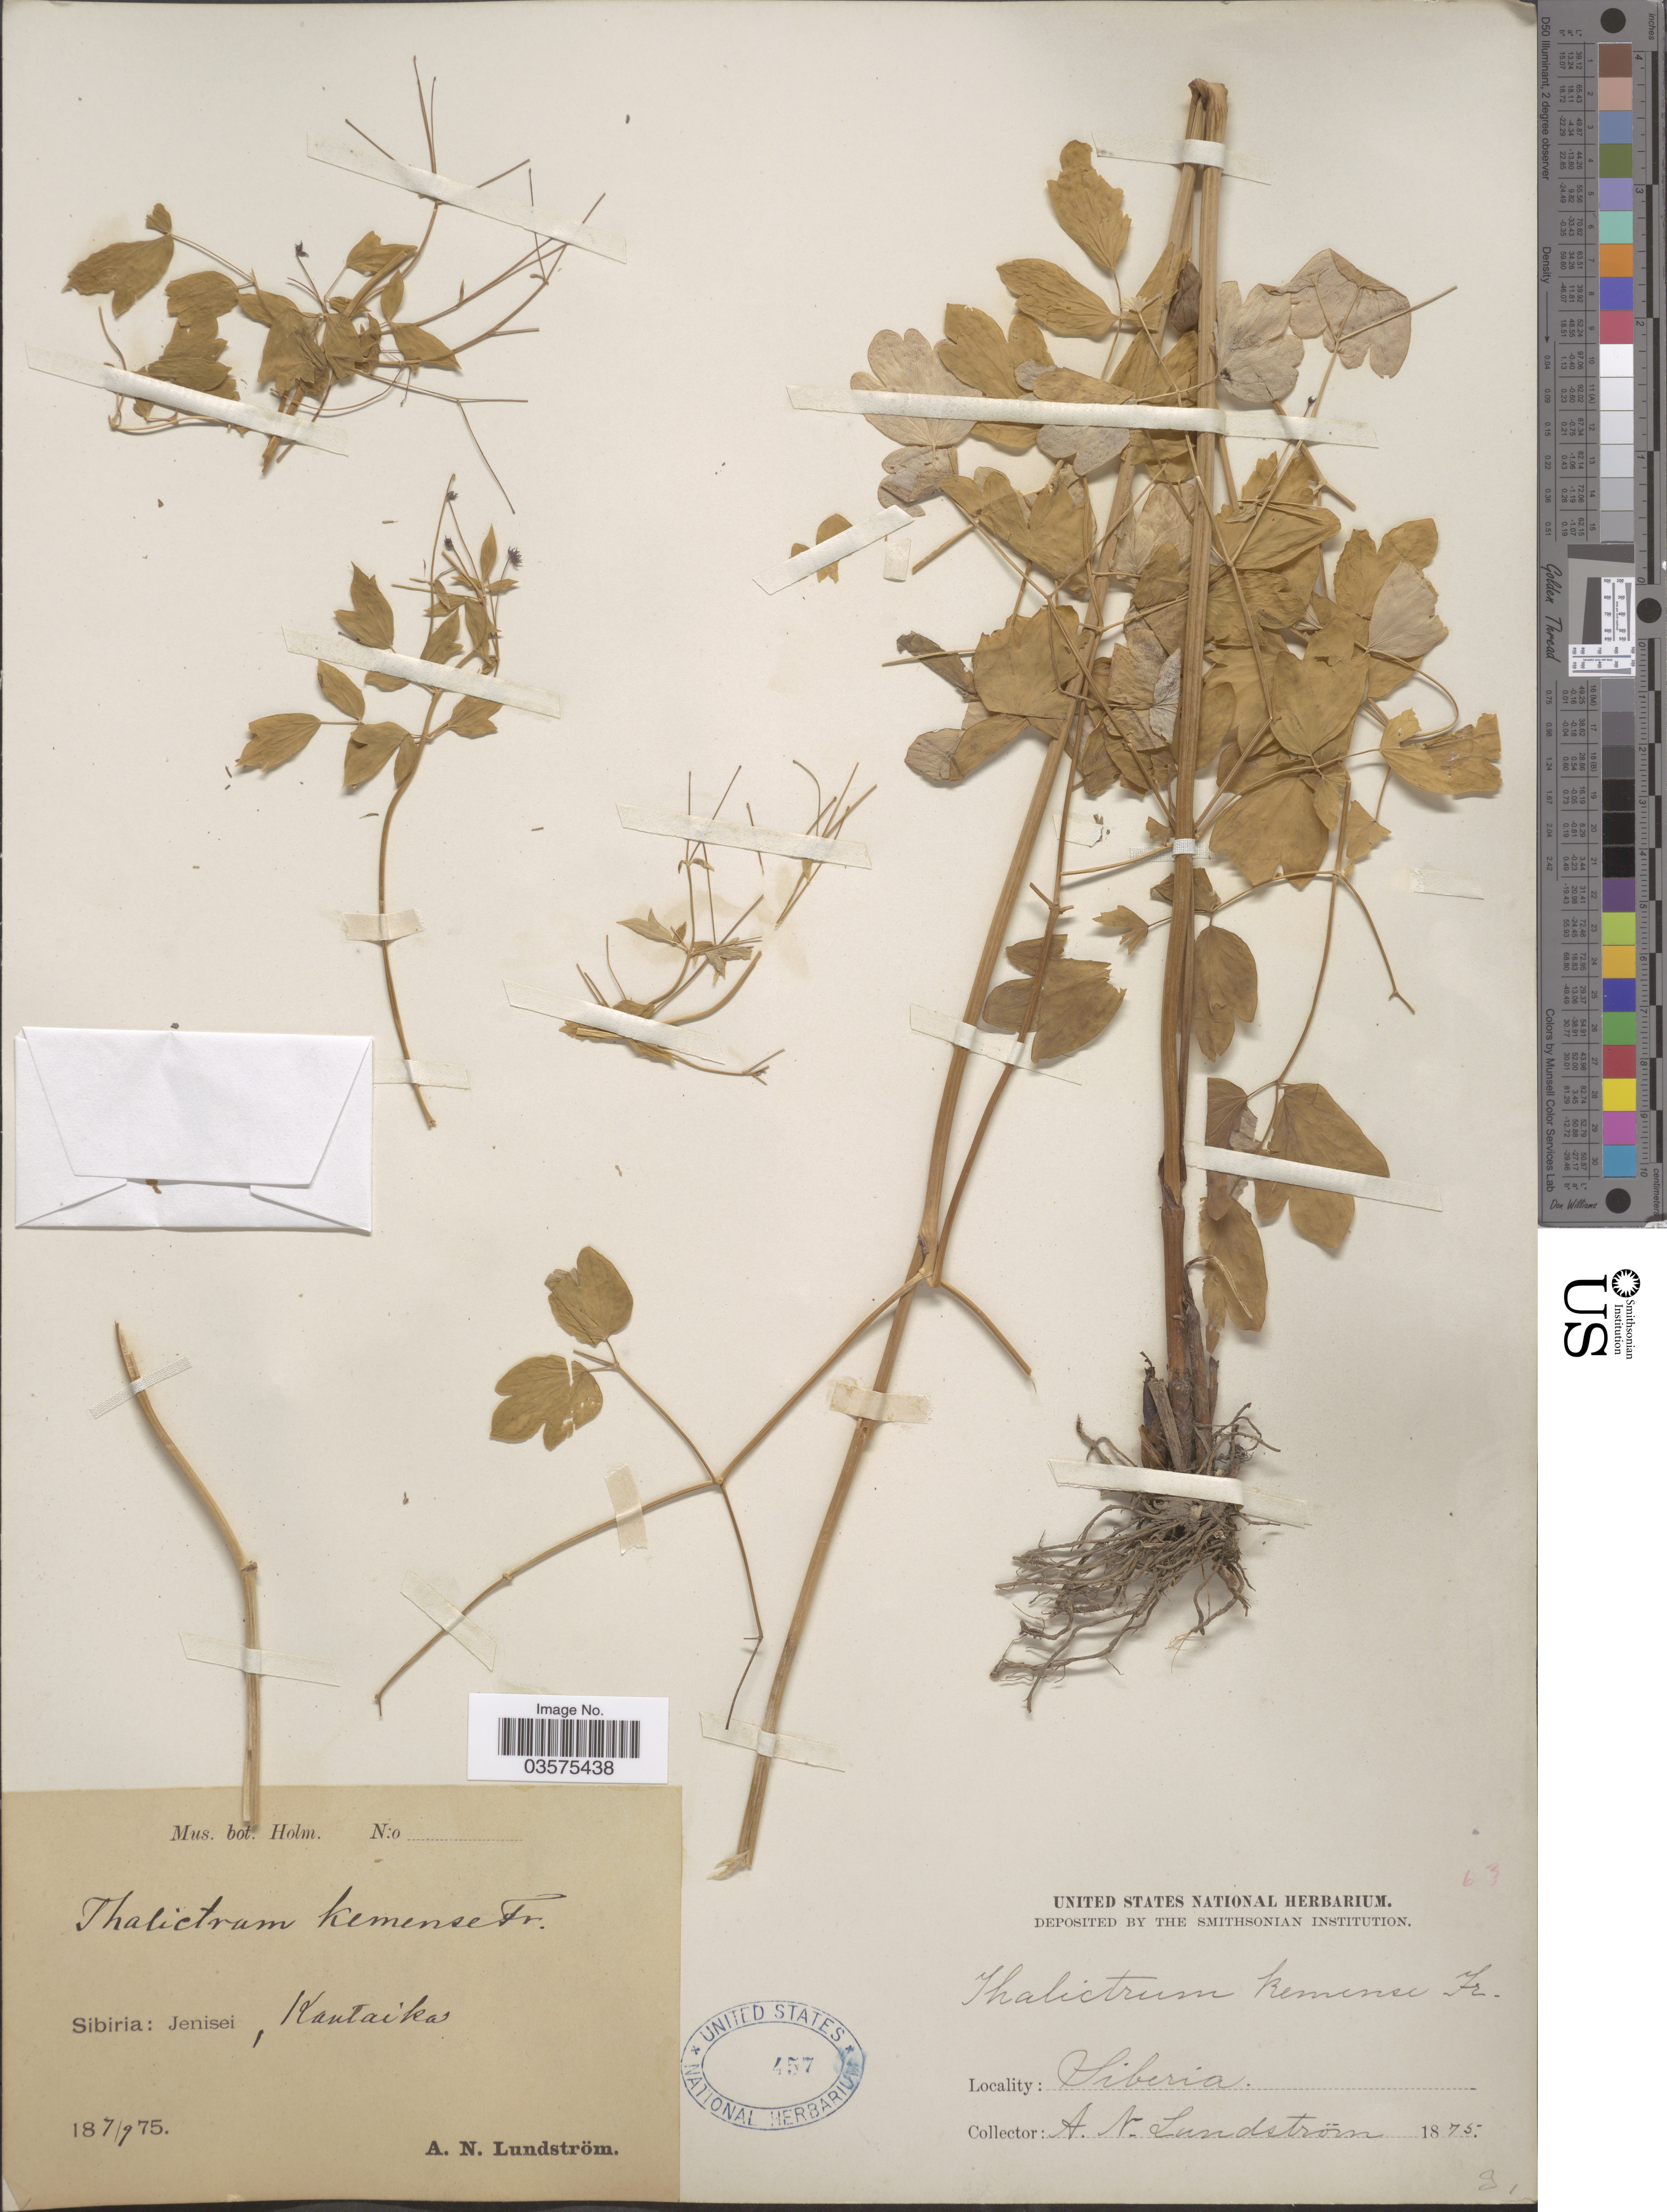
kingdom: Plantae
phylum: Tracheophyta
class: Magnoliopsida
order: Ranunculales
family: Ranunculaceae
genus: Thalictrum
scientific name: Thalictrum kemense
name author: Fr.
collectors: A. N. Lundstrom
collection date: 1875-09-07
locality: Sibiria: Jenisei, Kantaikas [interpreted].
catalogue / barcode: US 457